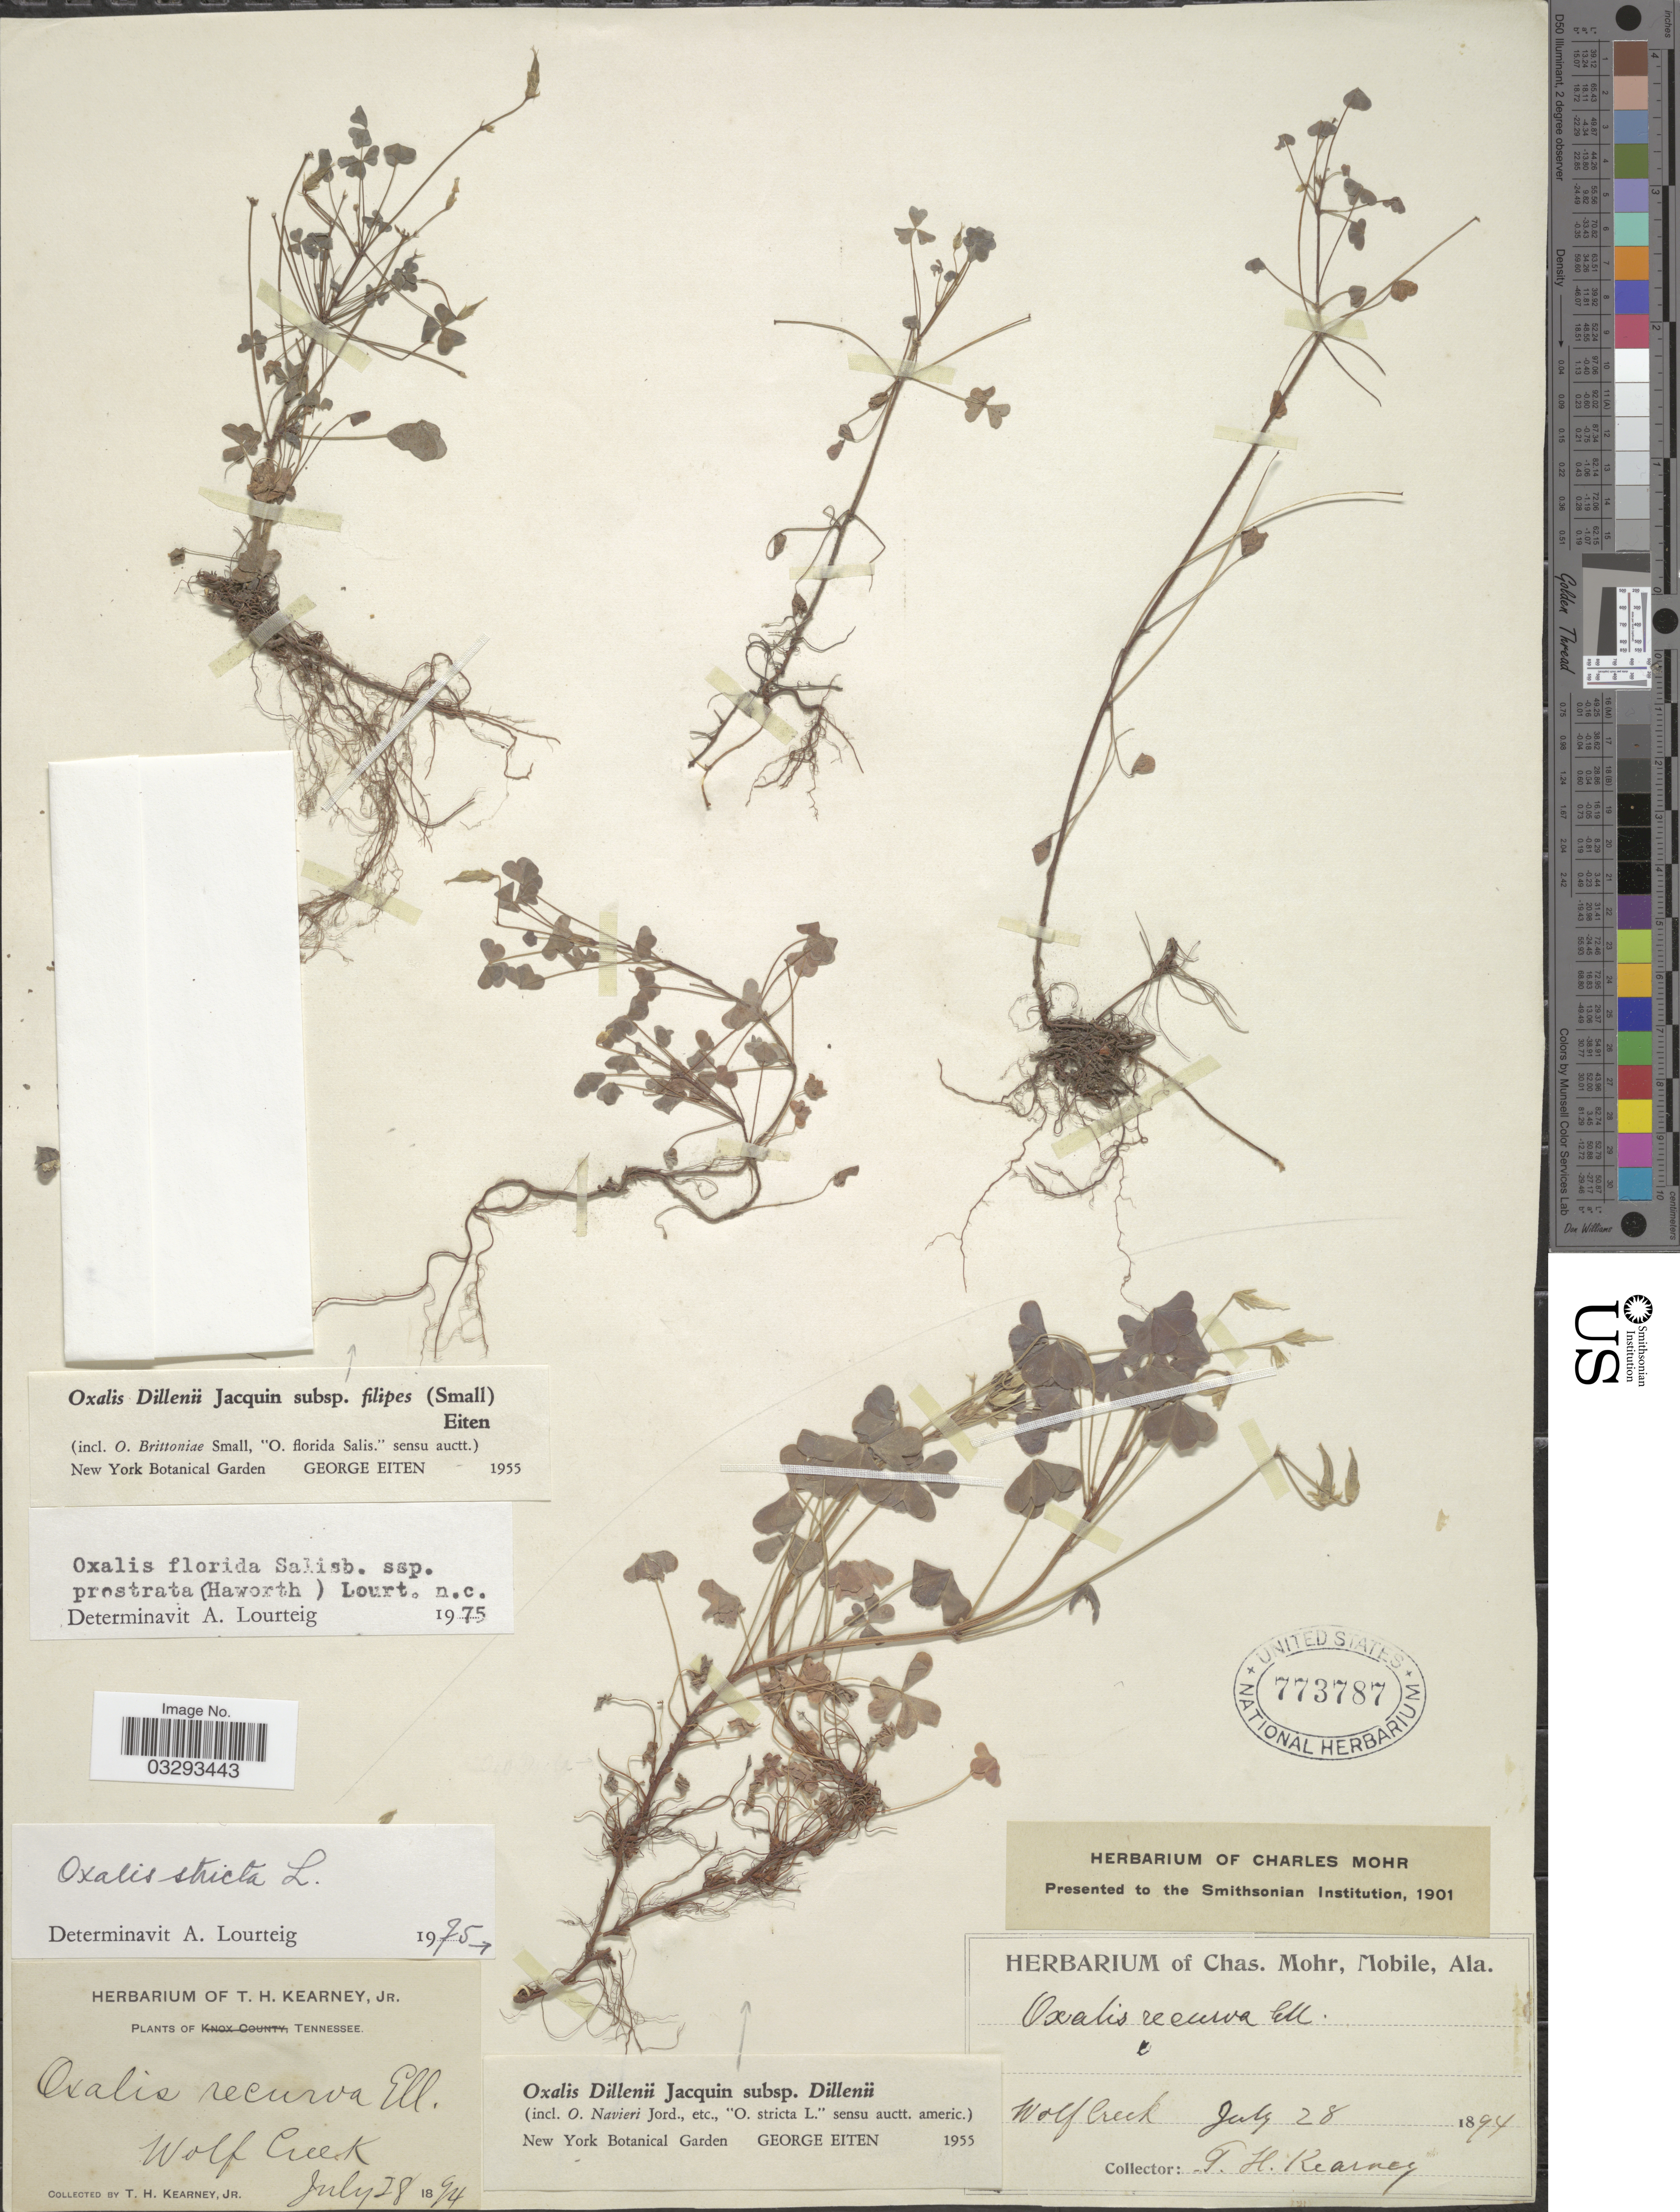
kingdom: Plantae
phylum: Tracheophyta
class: Magnoliopsida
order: Oxalidales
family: Oxalidaceae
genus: Oxalis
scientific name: Oxalis florida subsp. prostrata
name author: (Haw.) Lourteig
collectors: T. H. Kearney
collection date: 1894-07-28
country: United States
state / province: Tennessee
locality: Wolf Creek.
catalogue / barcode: US 773787